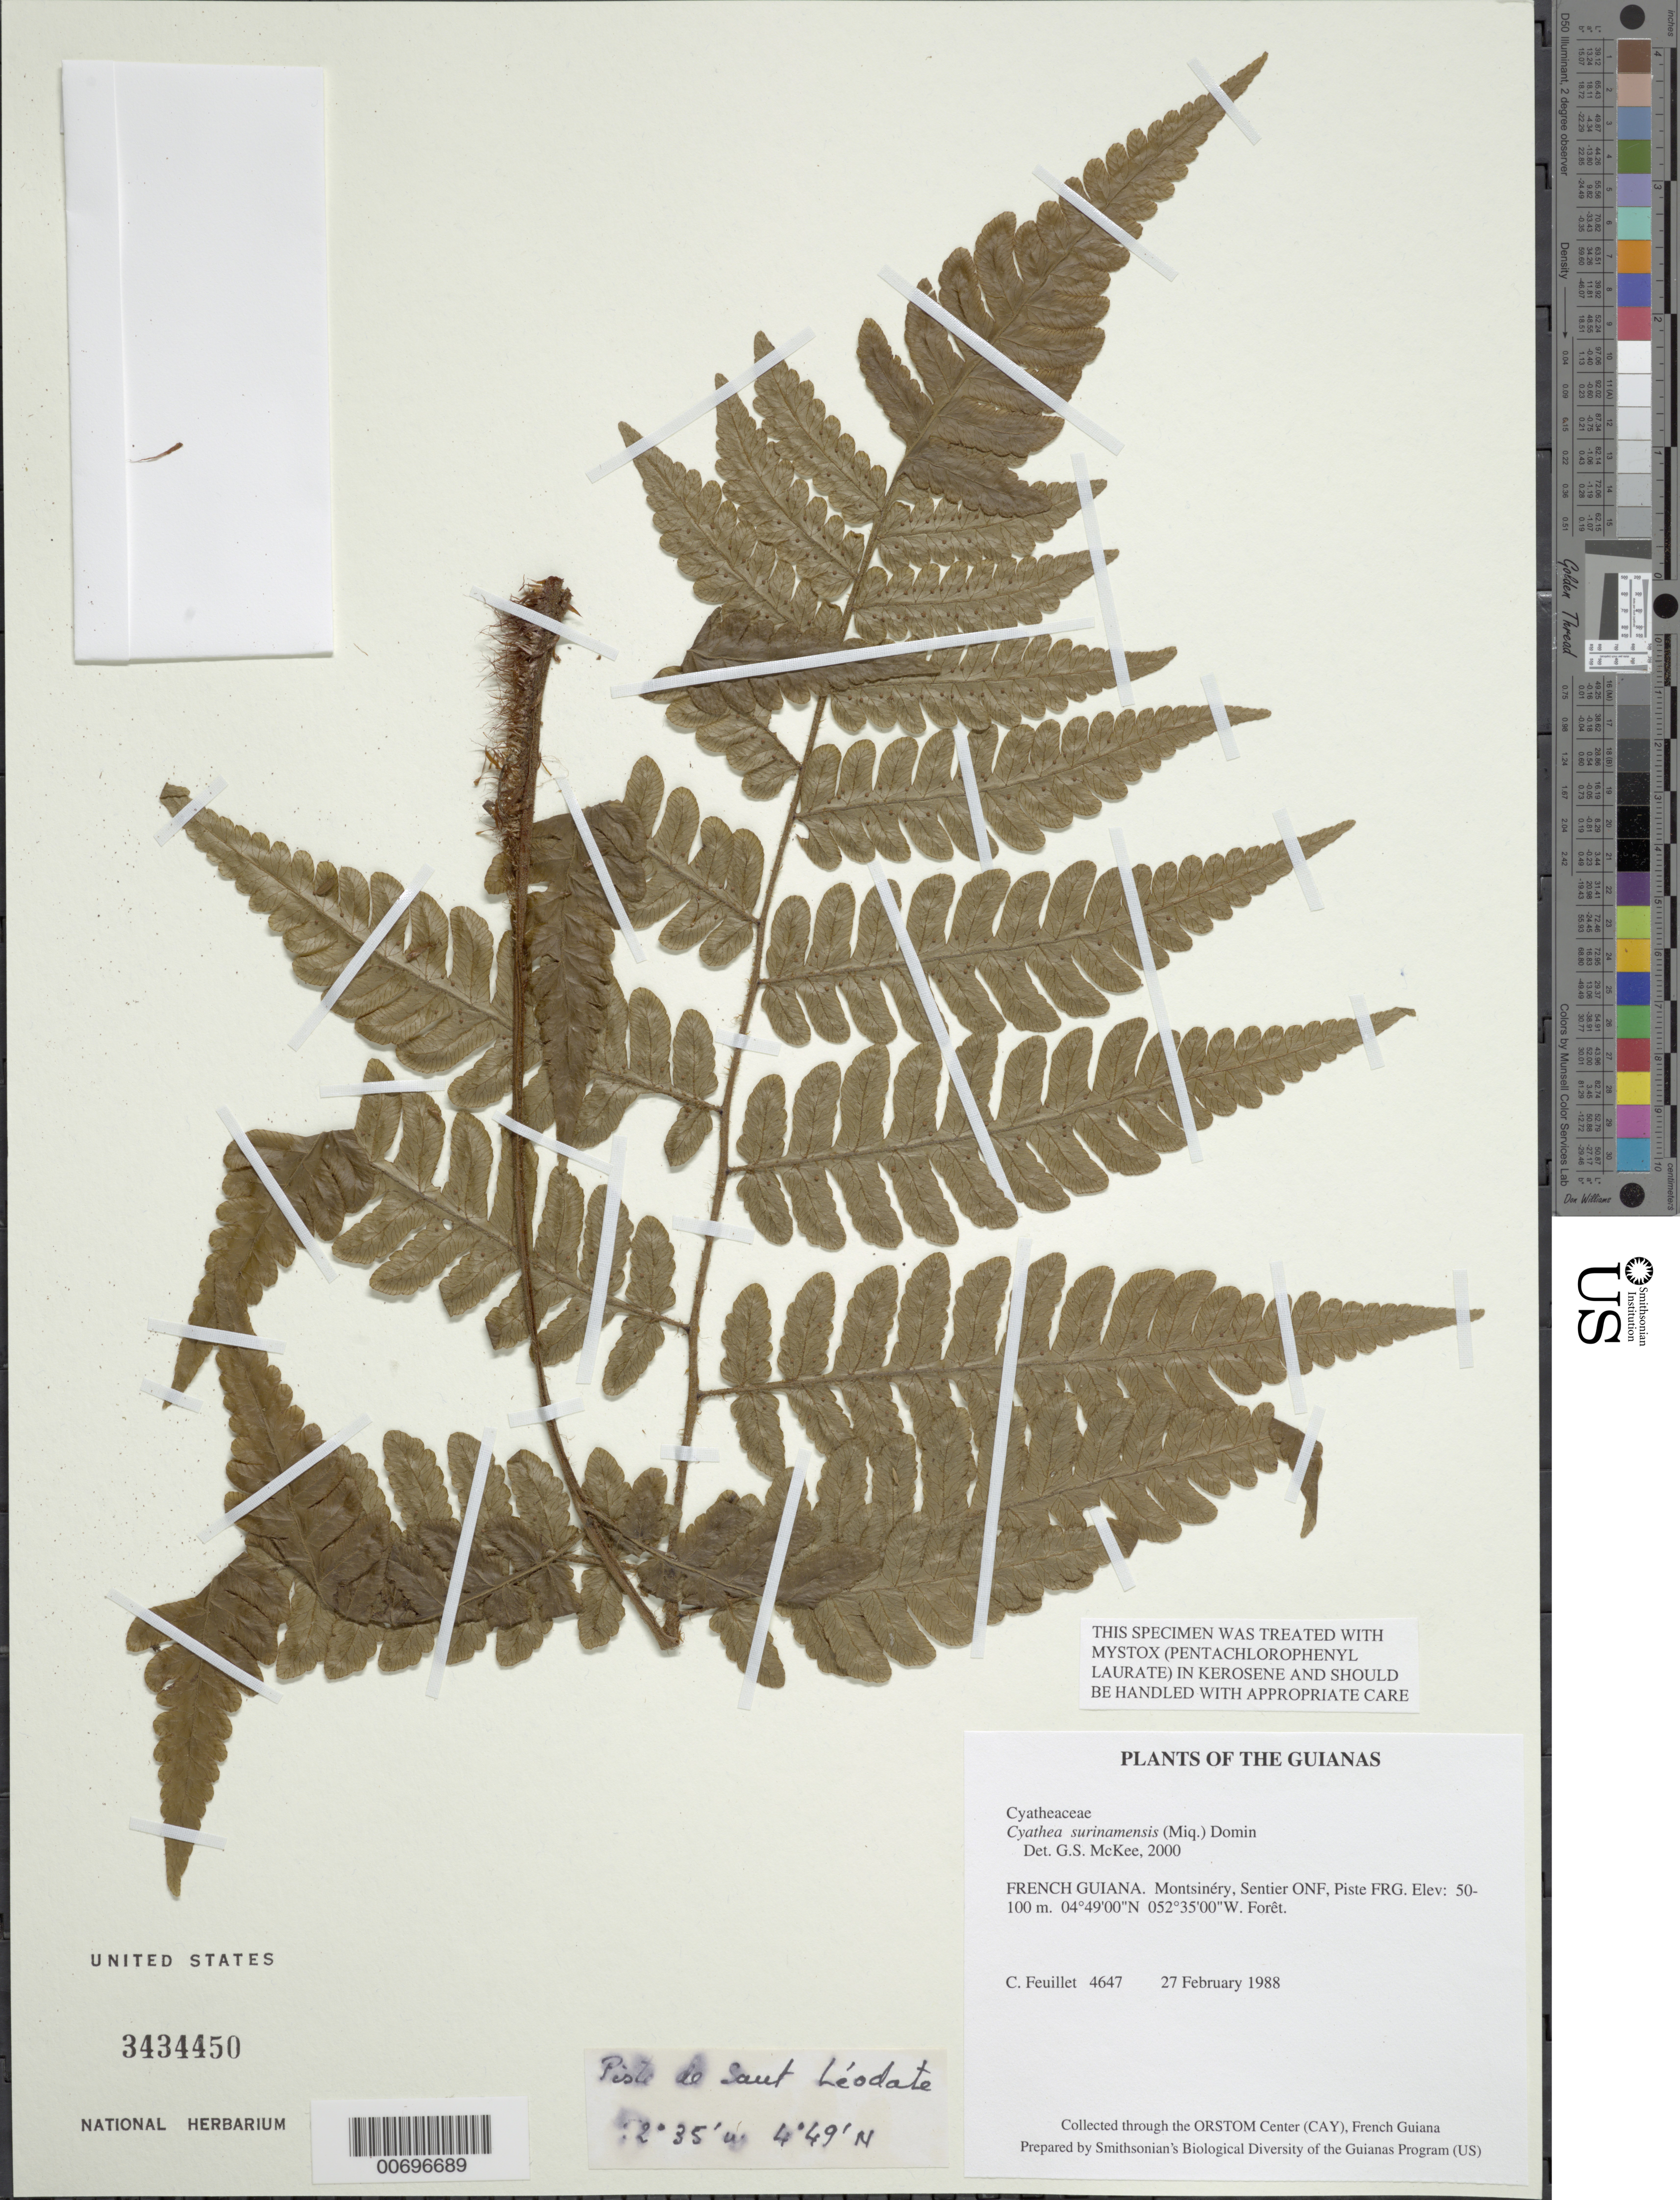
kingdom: Plantae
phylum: Tracheophyta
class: Polypodiopsida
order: Cyatheales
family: Cyatheaceae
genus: Cyathea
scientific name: Cyathea surinamensis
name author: (Miq.) Domin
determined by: McKee, G. S., (US), NMNH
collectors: C. Feuillet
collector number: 4647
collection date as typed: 27-Feb-88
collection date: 1988-02-27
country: French Guiana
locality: Montsinéry, Sentier ONF, Piste FRG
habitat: Forêt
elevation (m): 50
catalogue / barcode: US 3434450